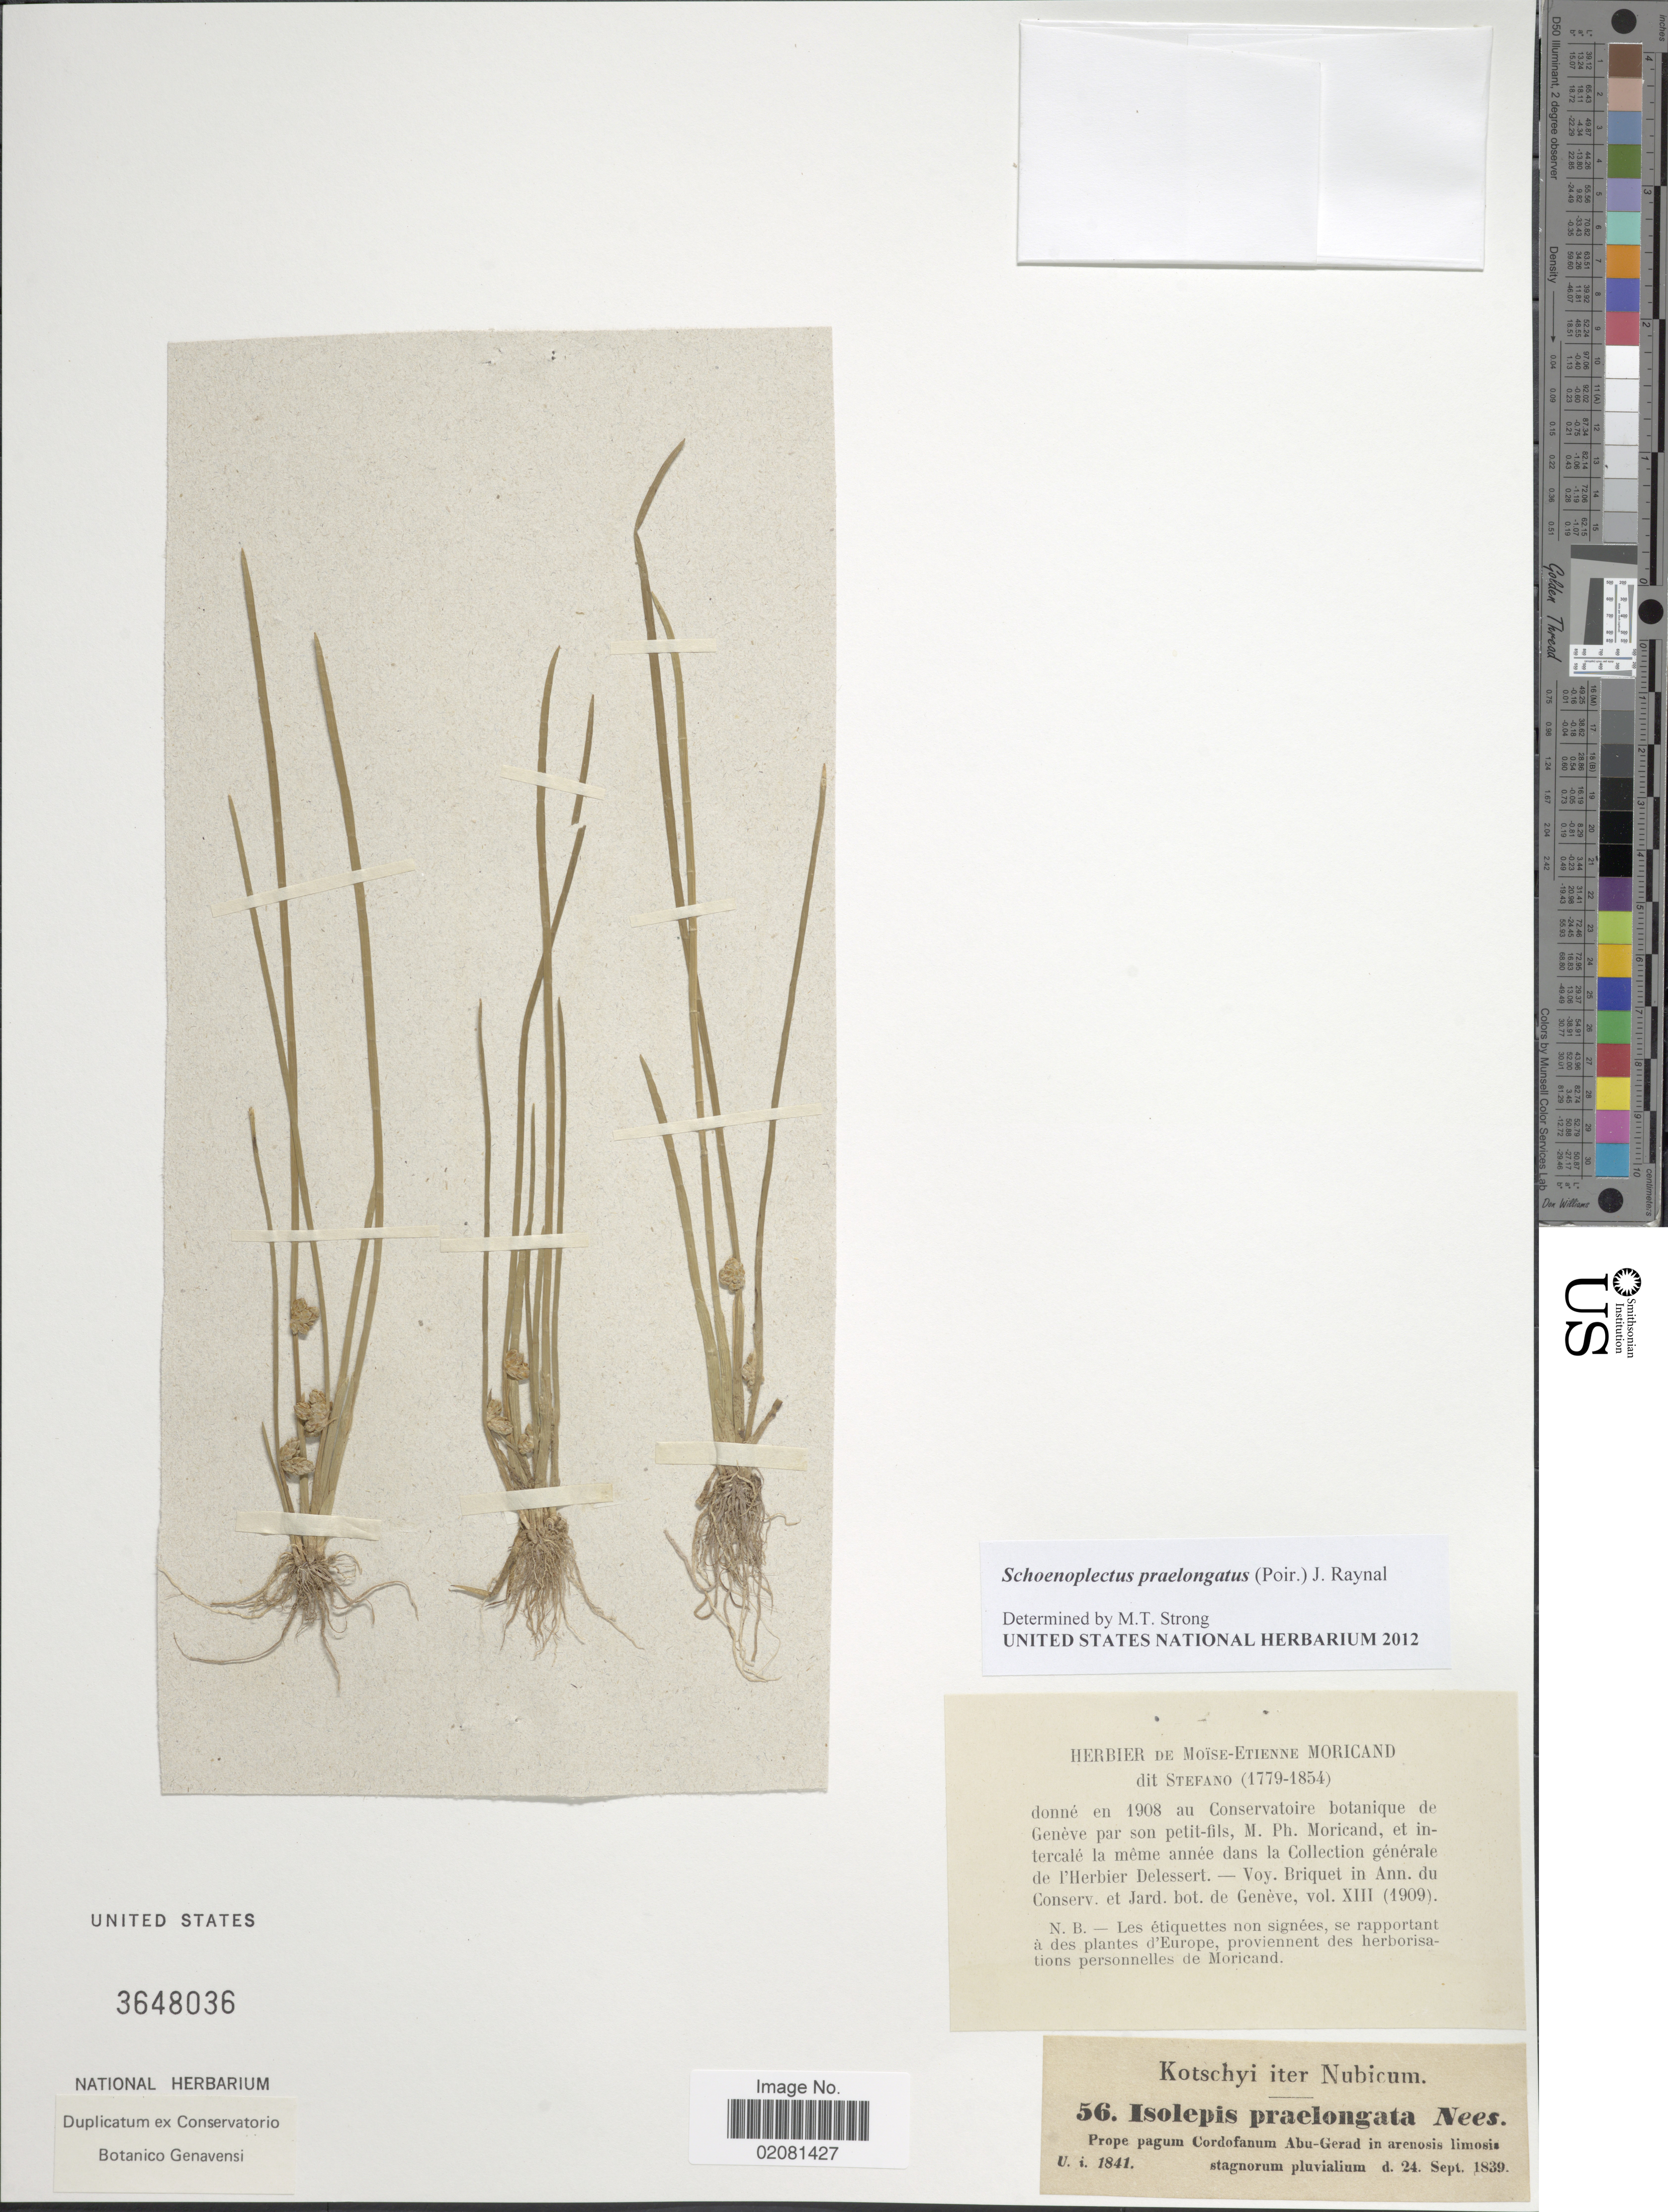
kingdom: Plantae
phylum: Tracheophyta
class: Liliopsida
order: Poales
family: Cyperaceae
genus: Schoenoplectus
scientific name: Schoenoplectus praelongatus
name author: (Poir.) J. Raynal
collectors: -. Kotschyi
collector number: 56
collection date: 1839-09-24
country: Sudan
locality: Iter Nubicum. Prope pagum Cordofanum Abu-Gerad in arenosis limosis stagnorum pluvialium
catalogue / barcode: US 3648036